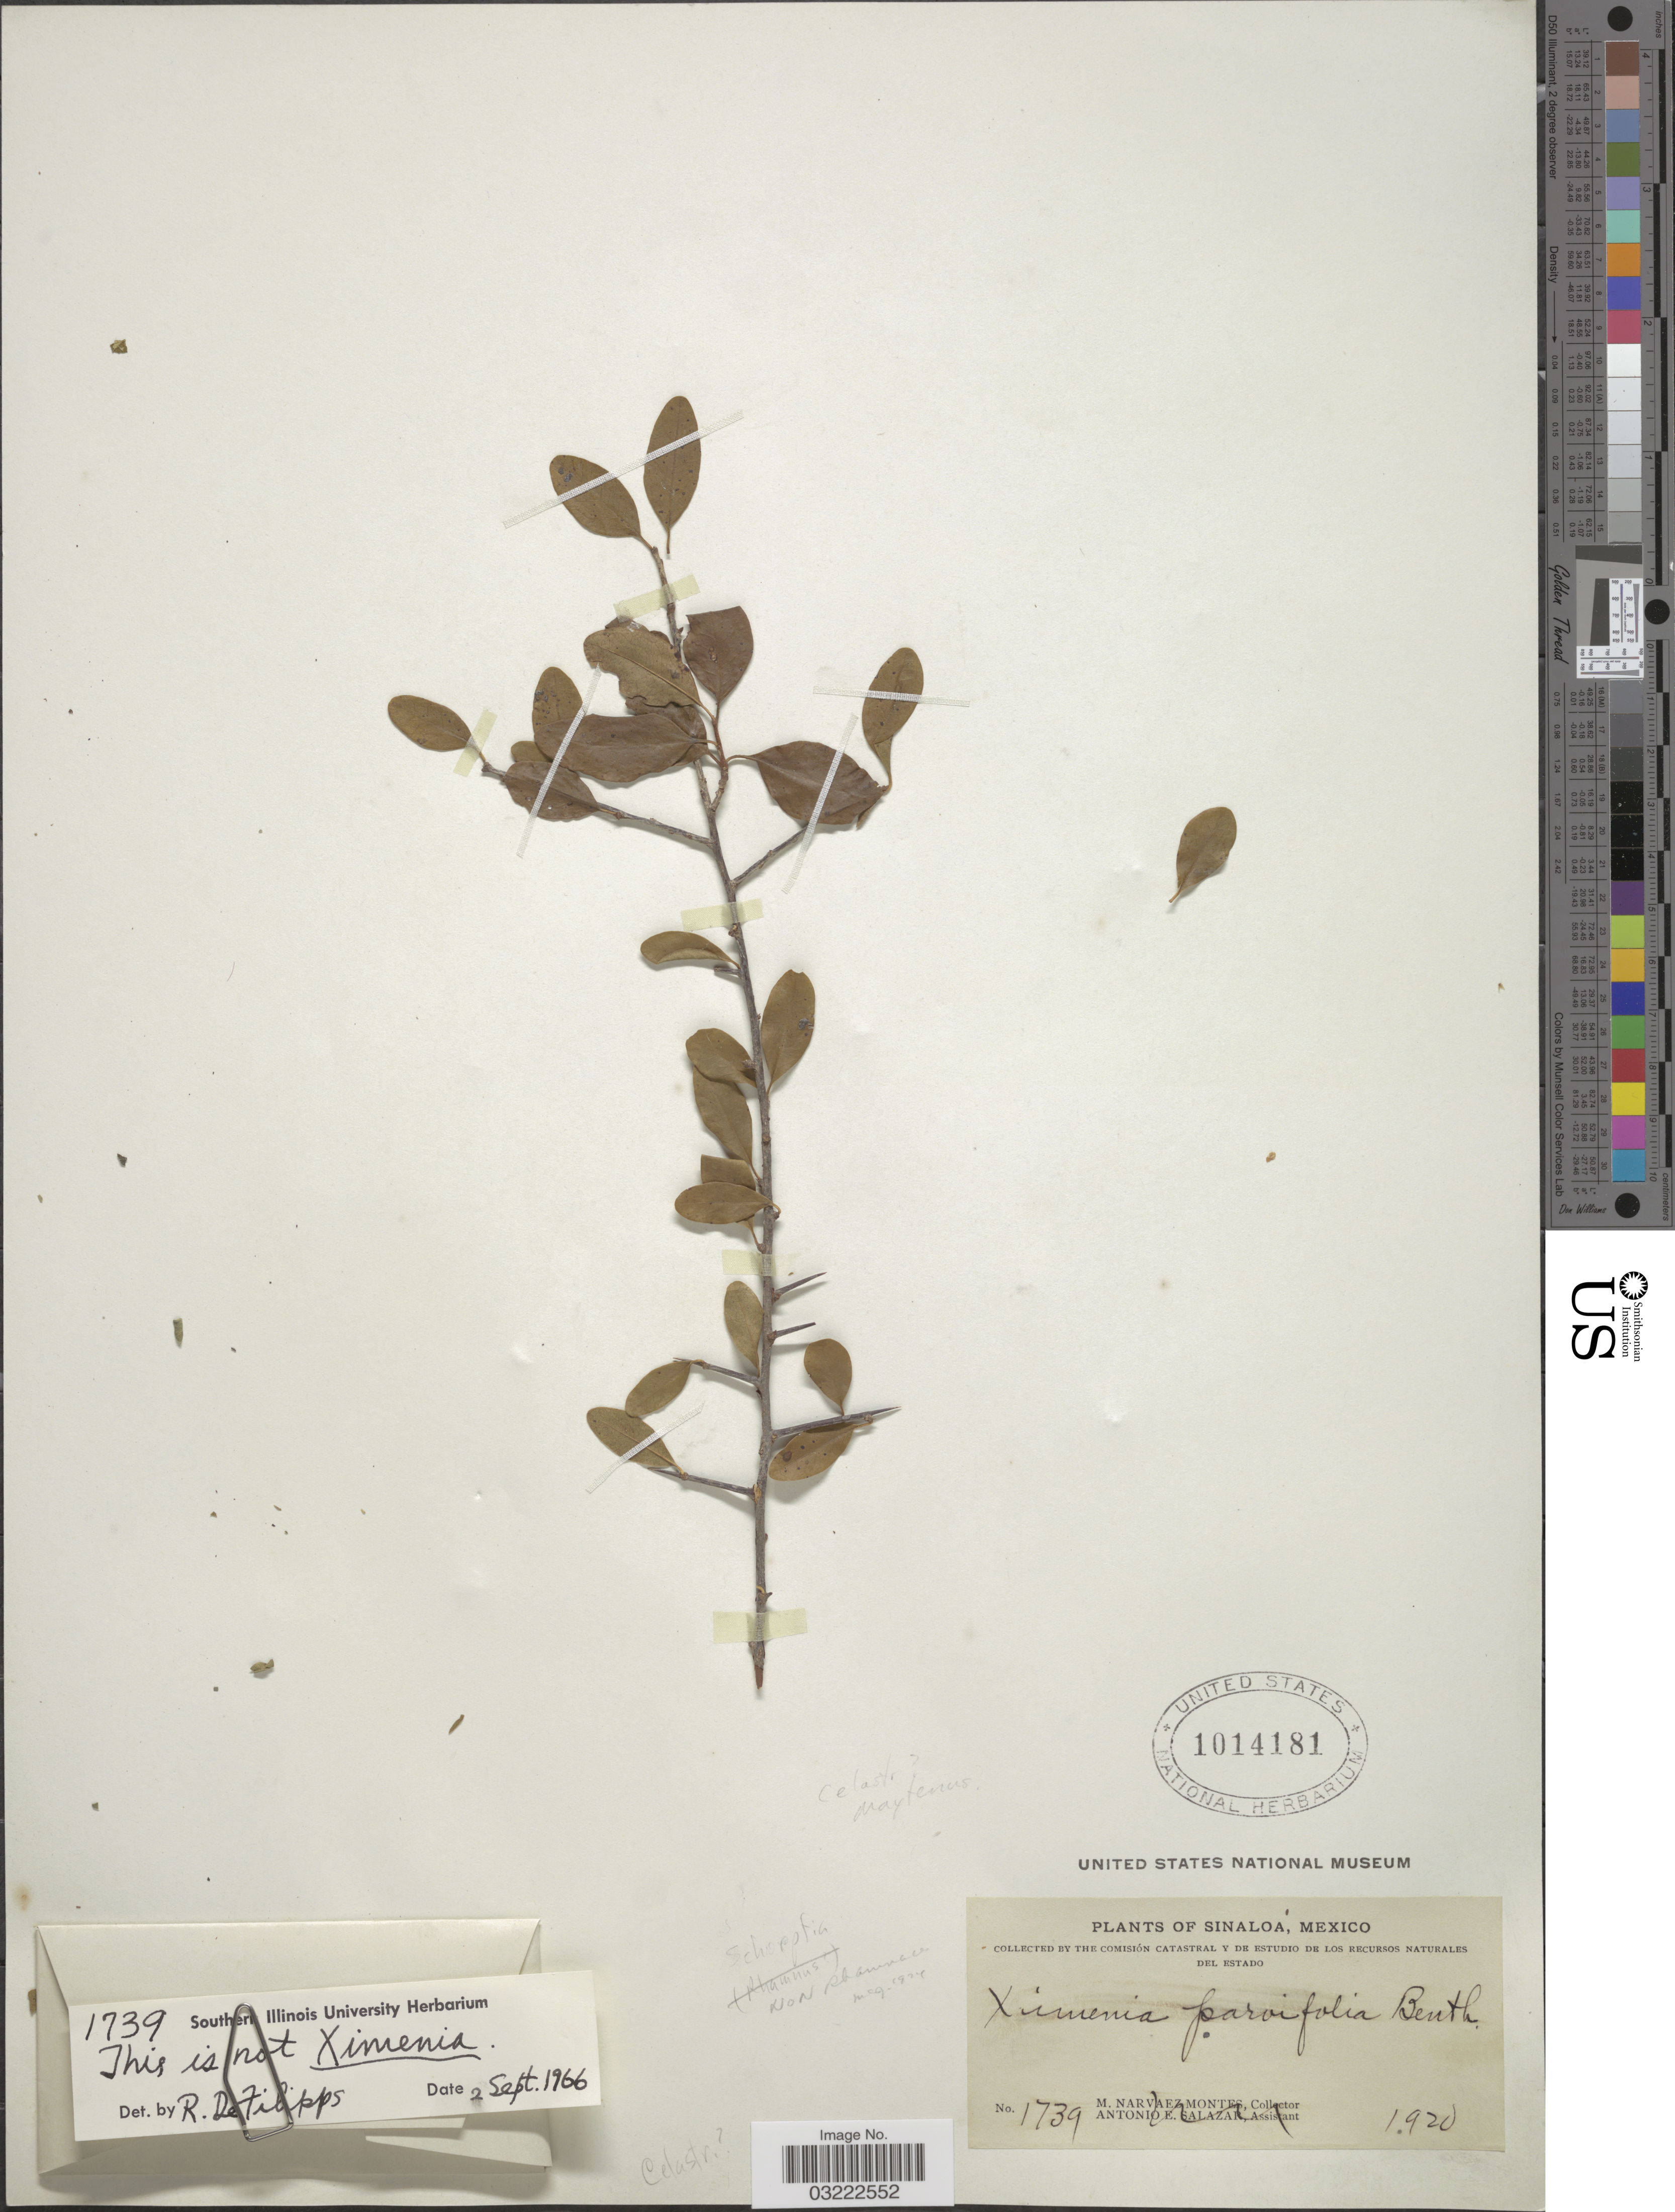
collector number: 1739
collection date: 1920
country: Mexico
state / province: Sinaloa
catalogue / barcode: US 1014181